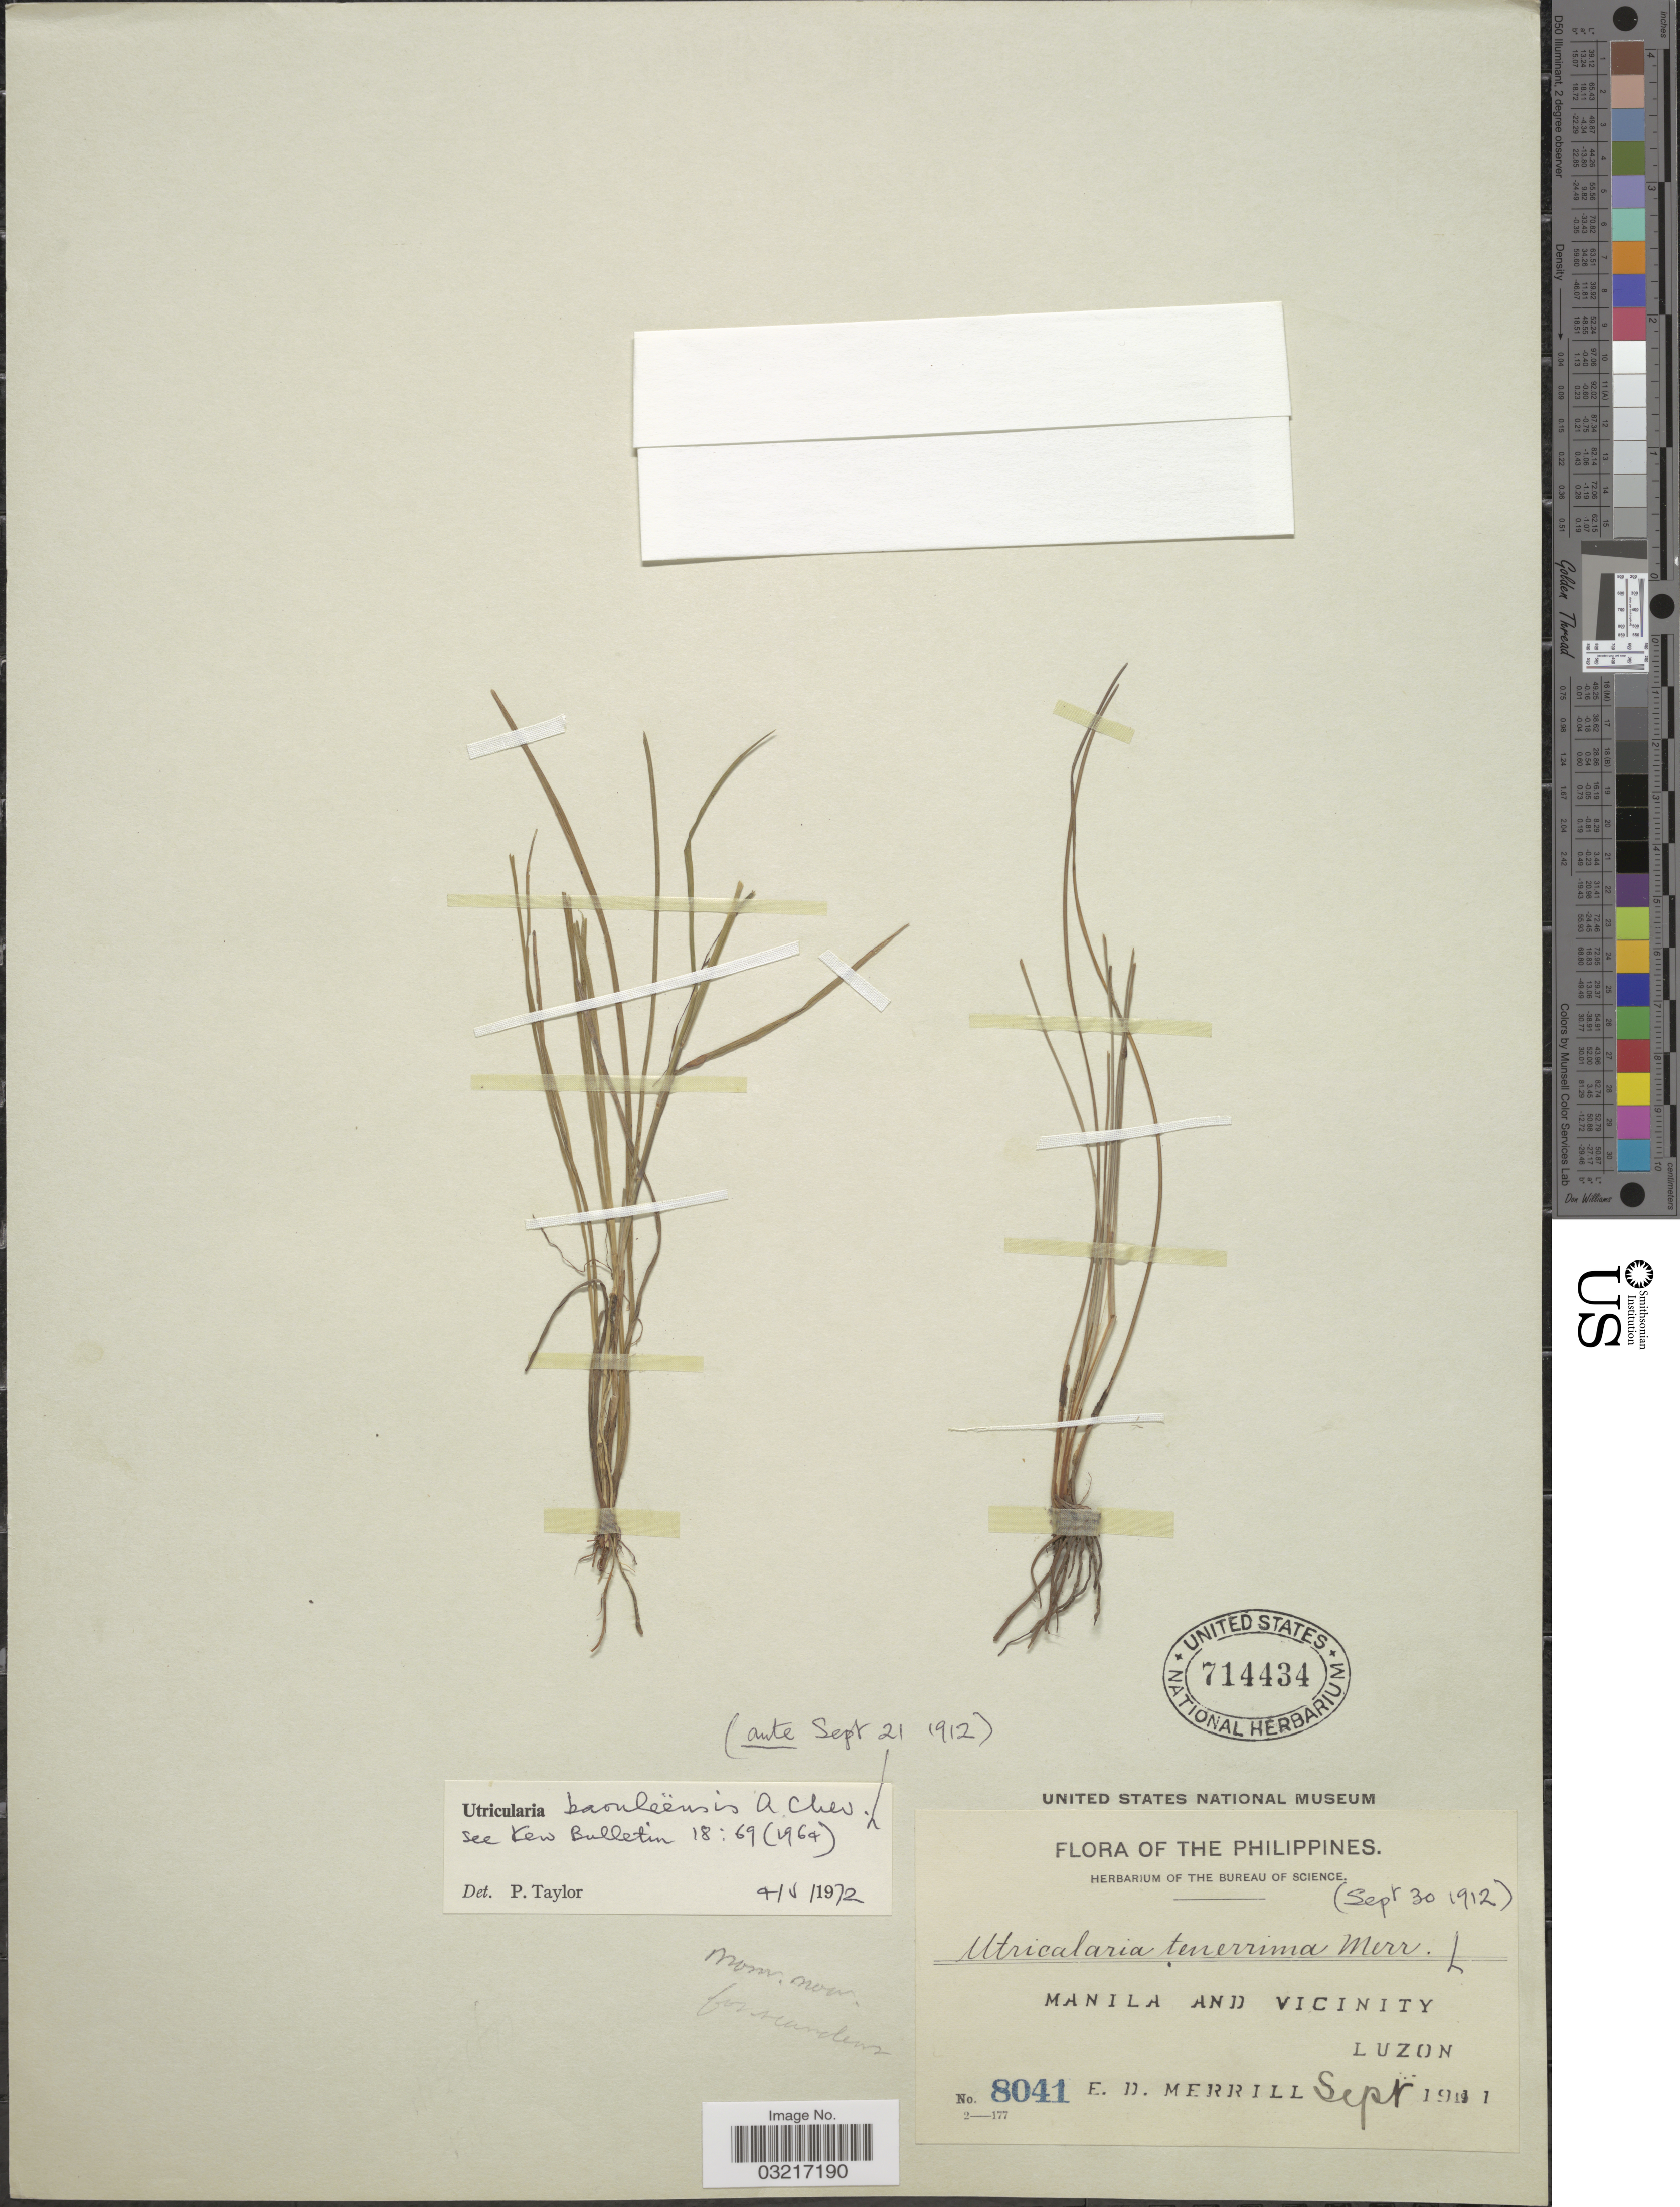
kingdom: Plantae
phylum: Tracheophyta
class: Magnoliopsida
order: Lamiales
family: Lentibulariaceae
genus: Utricularia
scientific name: Utricularia baouleensis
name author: A. Chev.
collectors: E. D. Merrill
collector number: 8041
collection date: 1911-09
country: Philippines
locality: Manila and Vicinity, Luzon.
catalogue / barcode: US 714434